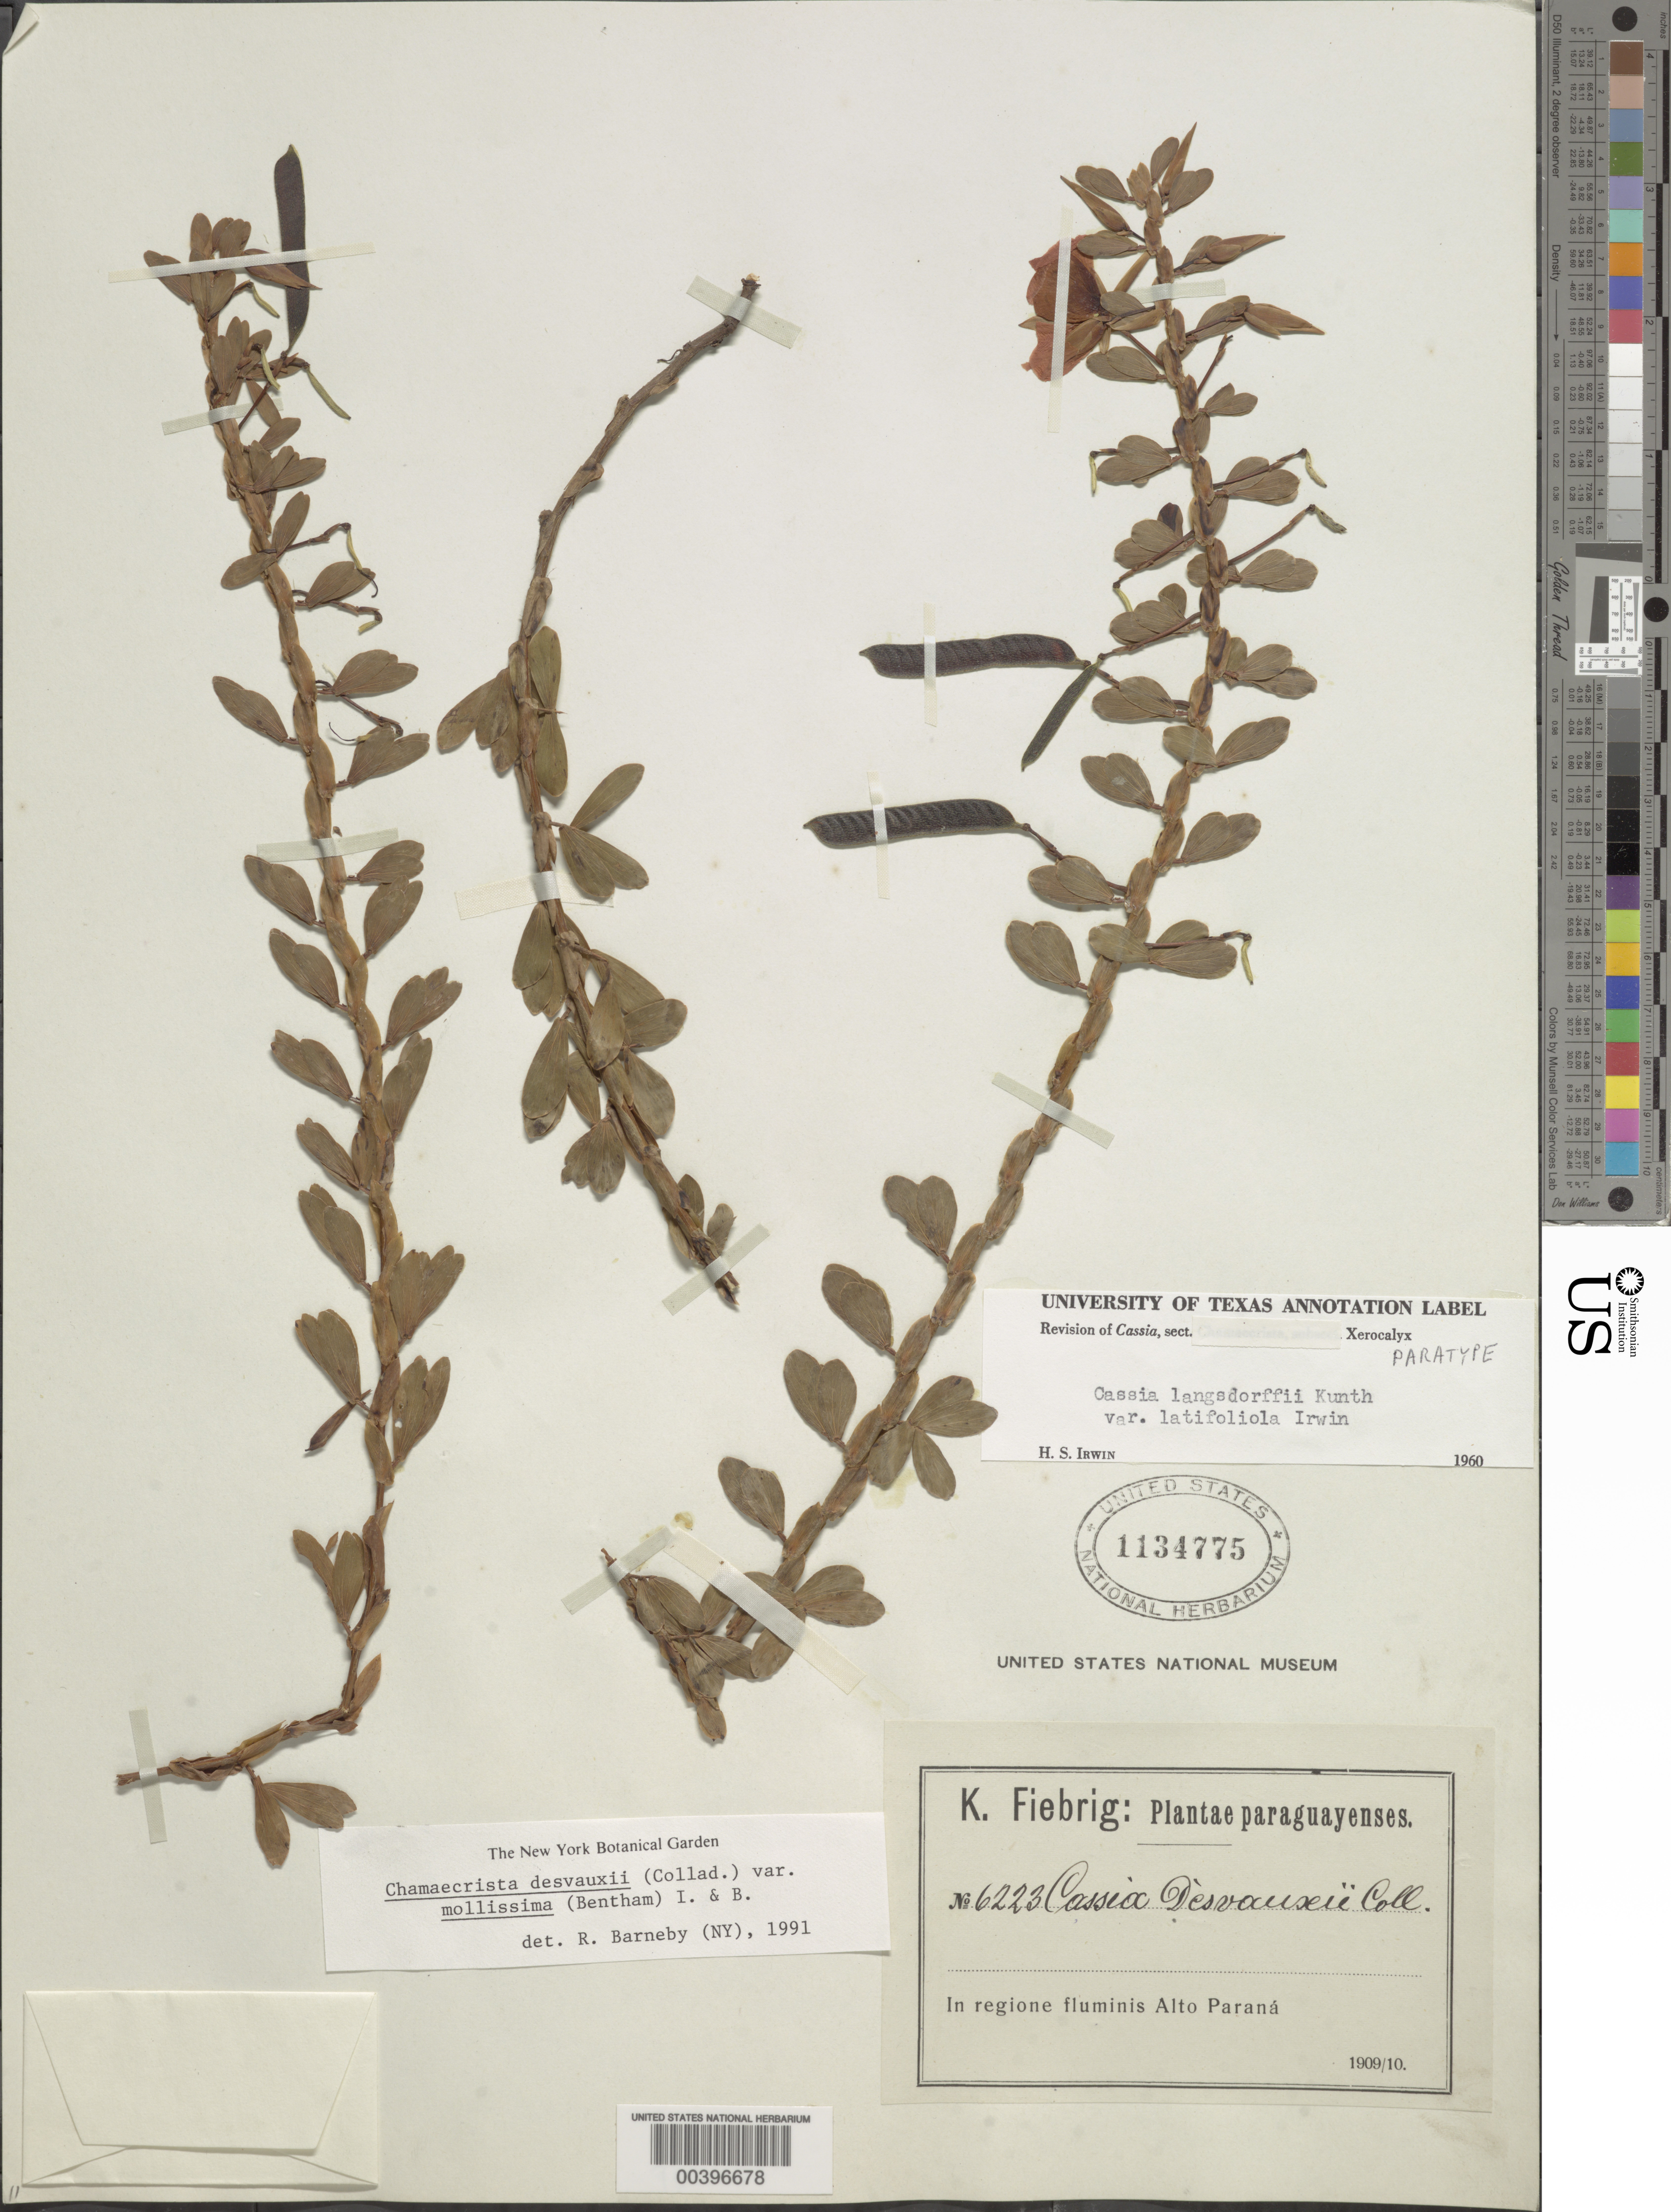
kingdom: Plantae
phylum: Tracheophyta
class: Magnoliopsida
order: Fabales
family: Fabaceae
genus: Chamaecrista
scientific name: Chamaecrista desvauxii var. mollissima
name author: (Benth.) H.S. Irwin & Barneby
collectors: K. Fiebrig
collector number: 6223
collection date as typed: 1909 to -- -- 1910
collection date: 1909/1910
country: Paraguay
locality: In regione fluminis Alto Parana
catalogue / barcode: US 1134775